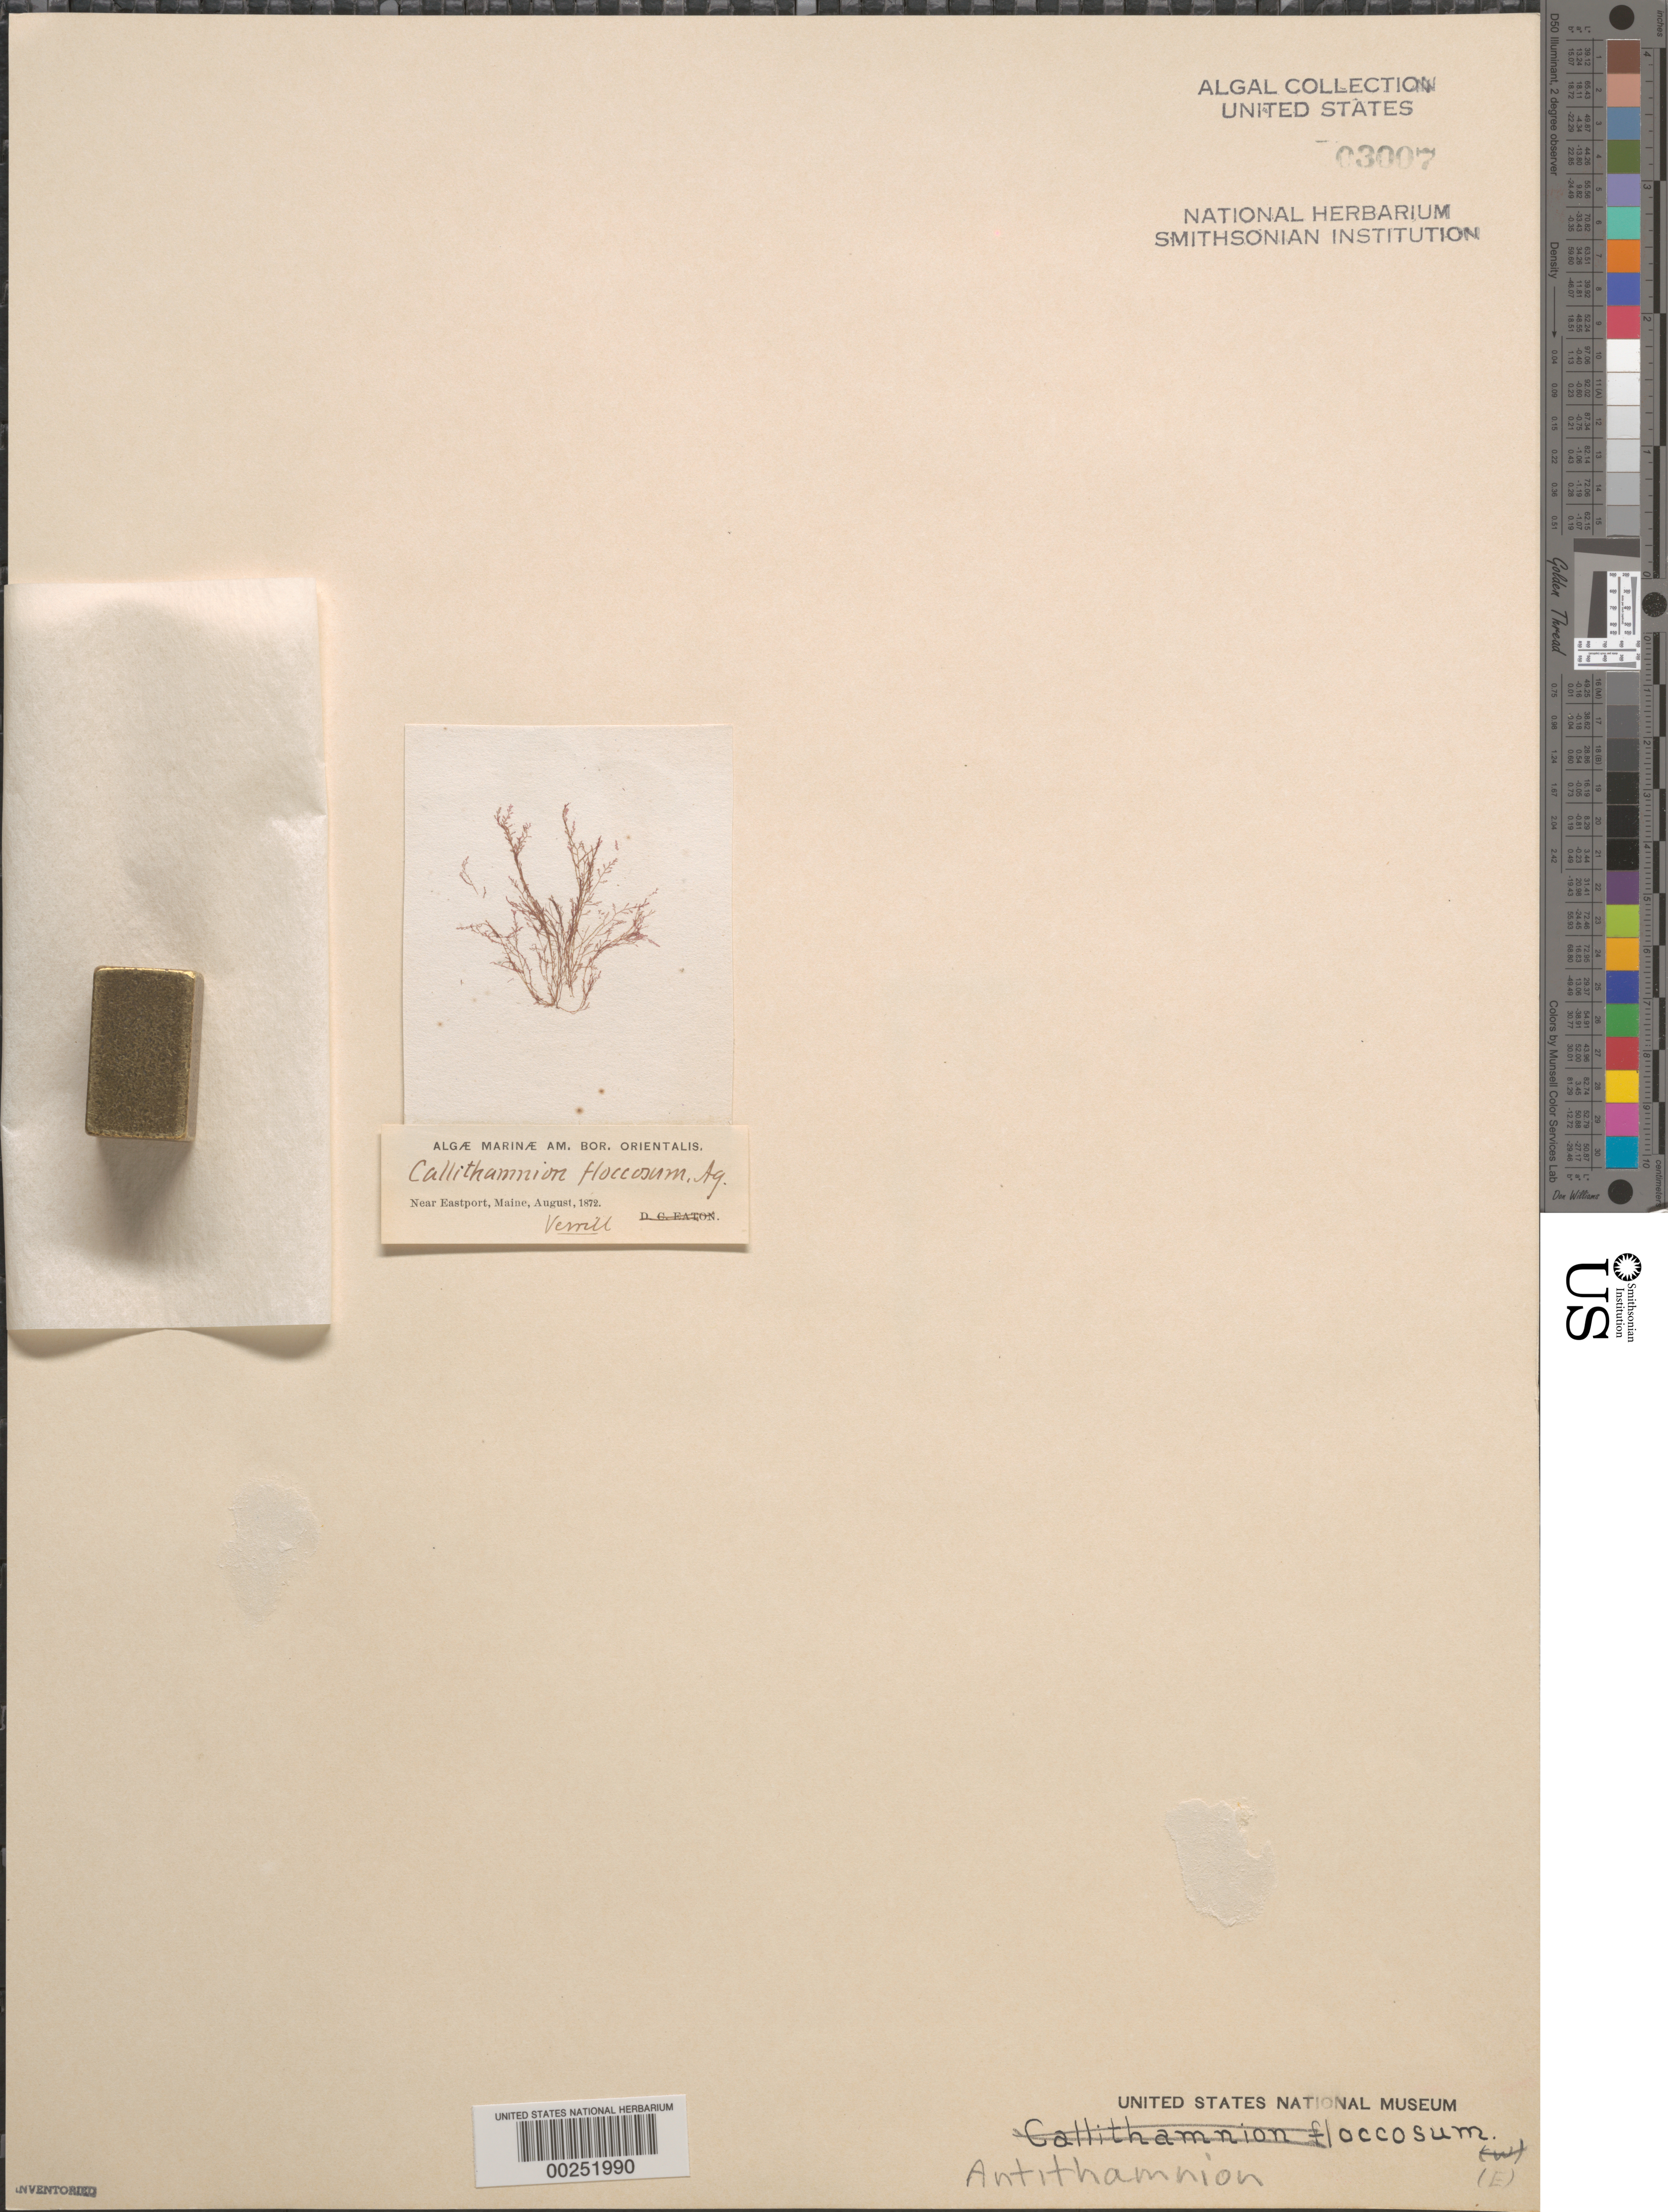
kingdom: Plantae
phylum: Rhodophyta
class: Florideophyceae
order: Ceramiales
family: Ceramiaceae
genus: Antithamnionella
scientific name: Antithamnionella floccosa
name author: (O.F. Muell.) Whittick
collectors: A. Verrill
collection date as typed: Aug 1872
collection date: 1872-08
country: United States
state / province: Maine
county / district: Washington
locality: Near Eastport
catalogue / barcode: US 3007